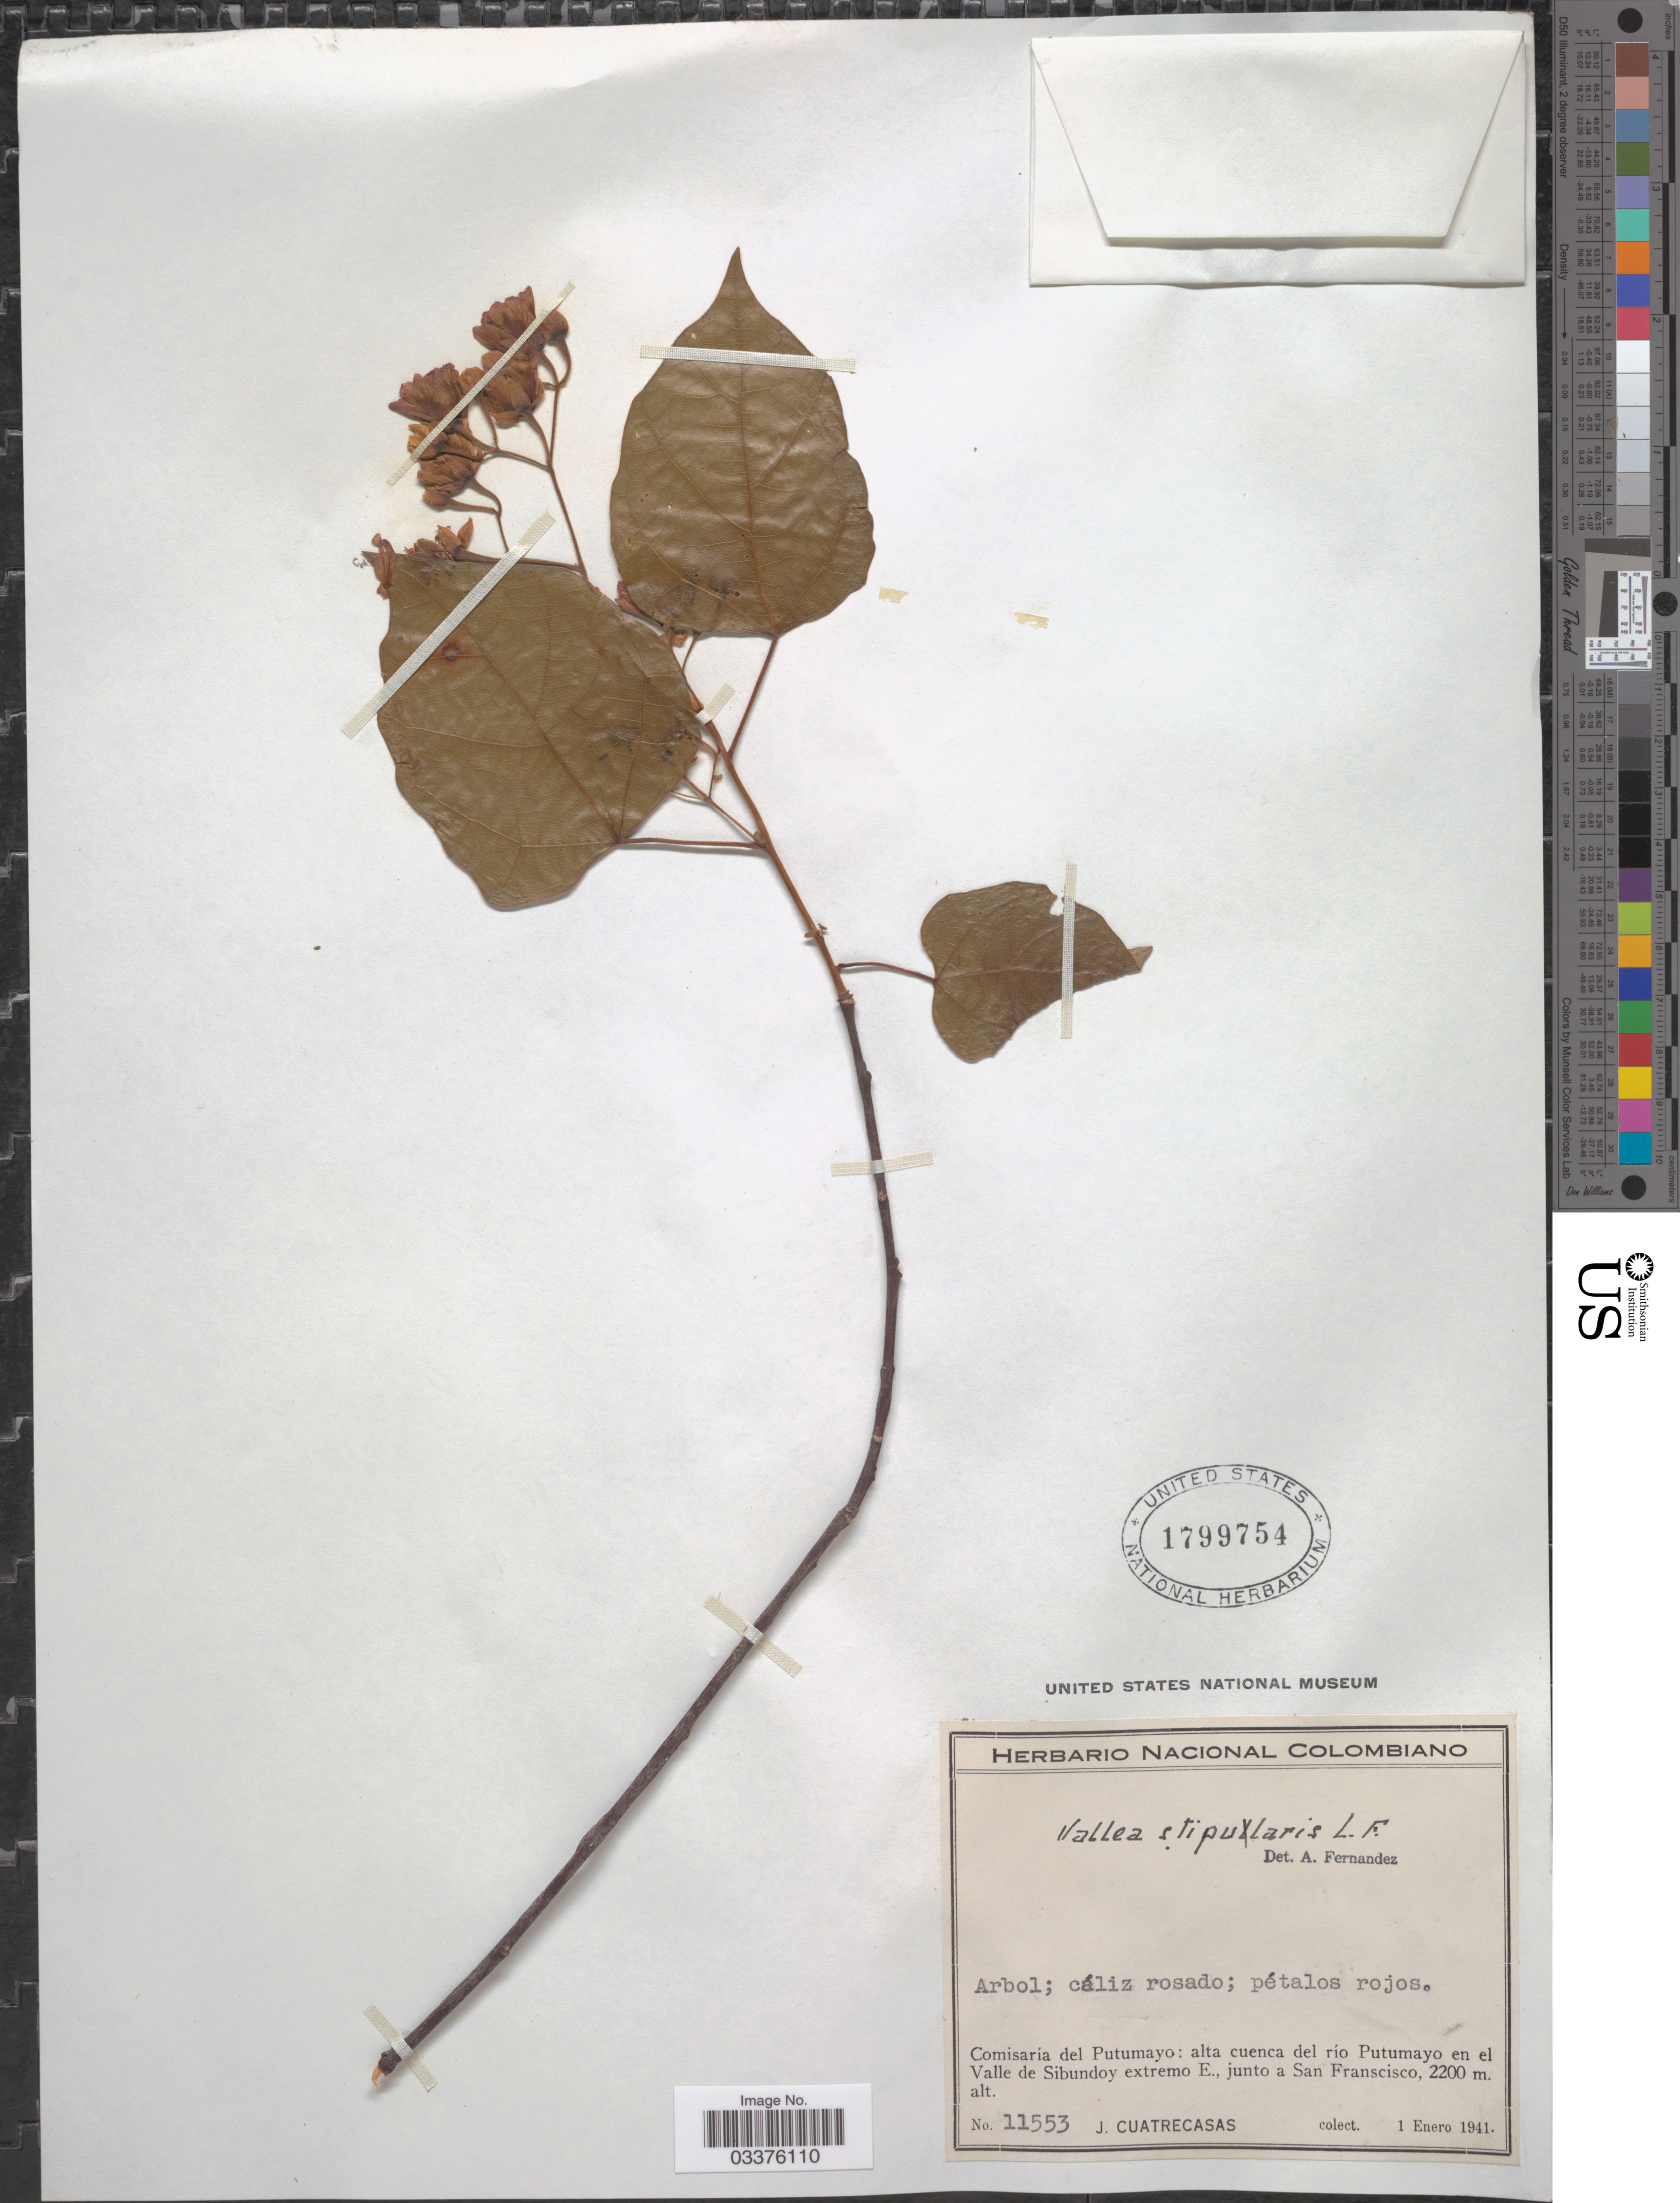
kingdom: Plantae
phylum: Tracheophyta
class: Magnoliopsida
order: Oxalidales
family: Elaeocarpaceae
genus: Vallea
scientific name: Vallea stipularis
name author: L. f.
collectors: J. Cuatrecasas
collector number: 11553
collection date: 1941-01-01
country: Colombia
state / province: Putumayo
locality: Comisaría del Putumayo: alta cuenca del río Putumayo en el Valle de Sibundoy extremo E., junto a San Francisco.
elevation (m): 2200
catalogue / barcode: US 1799754